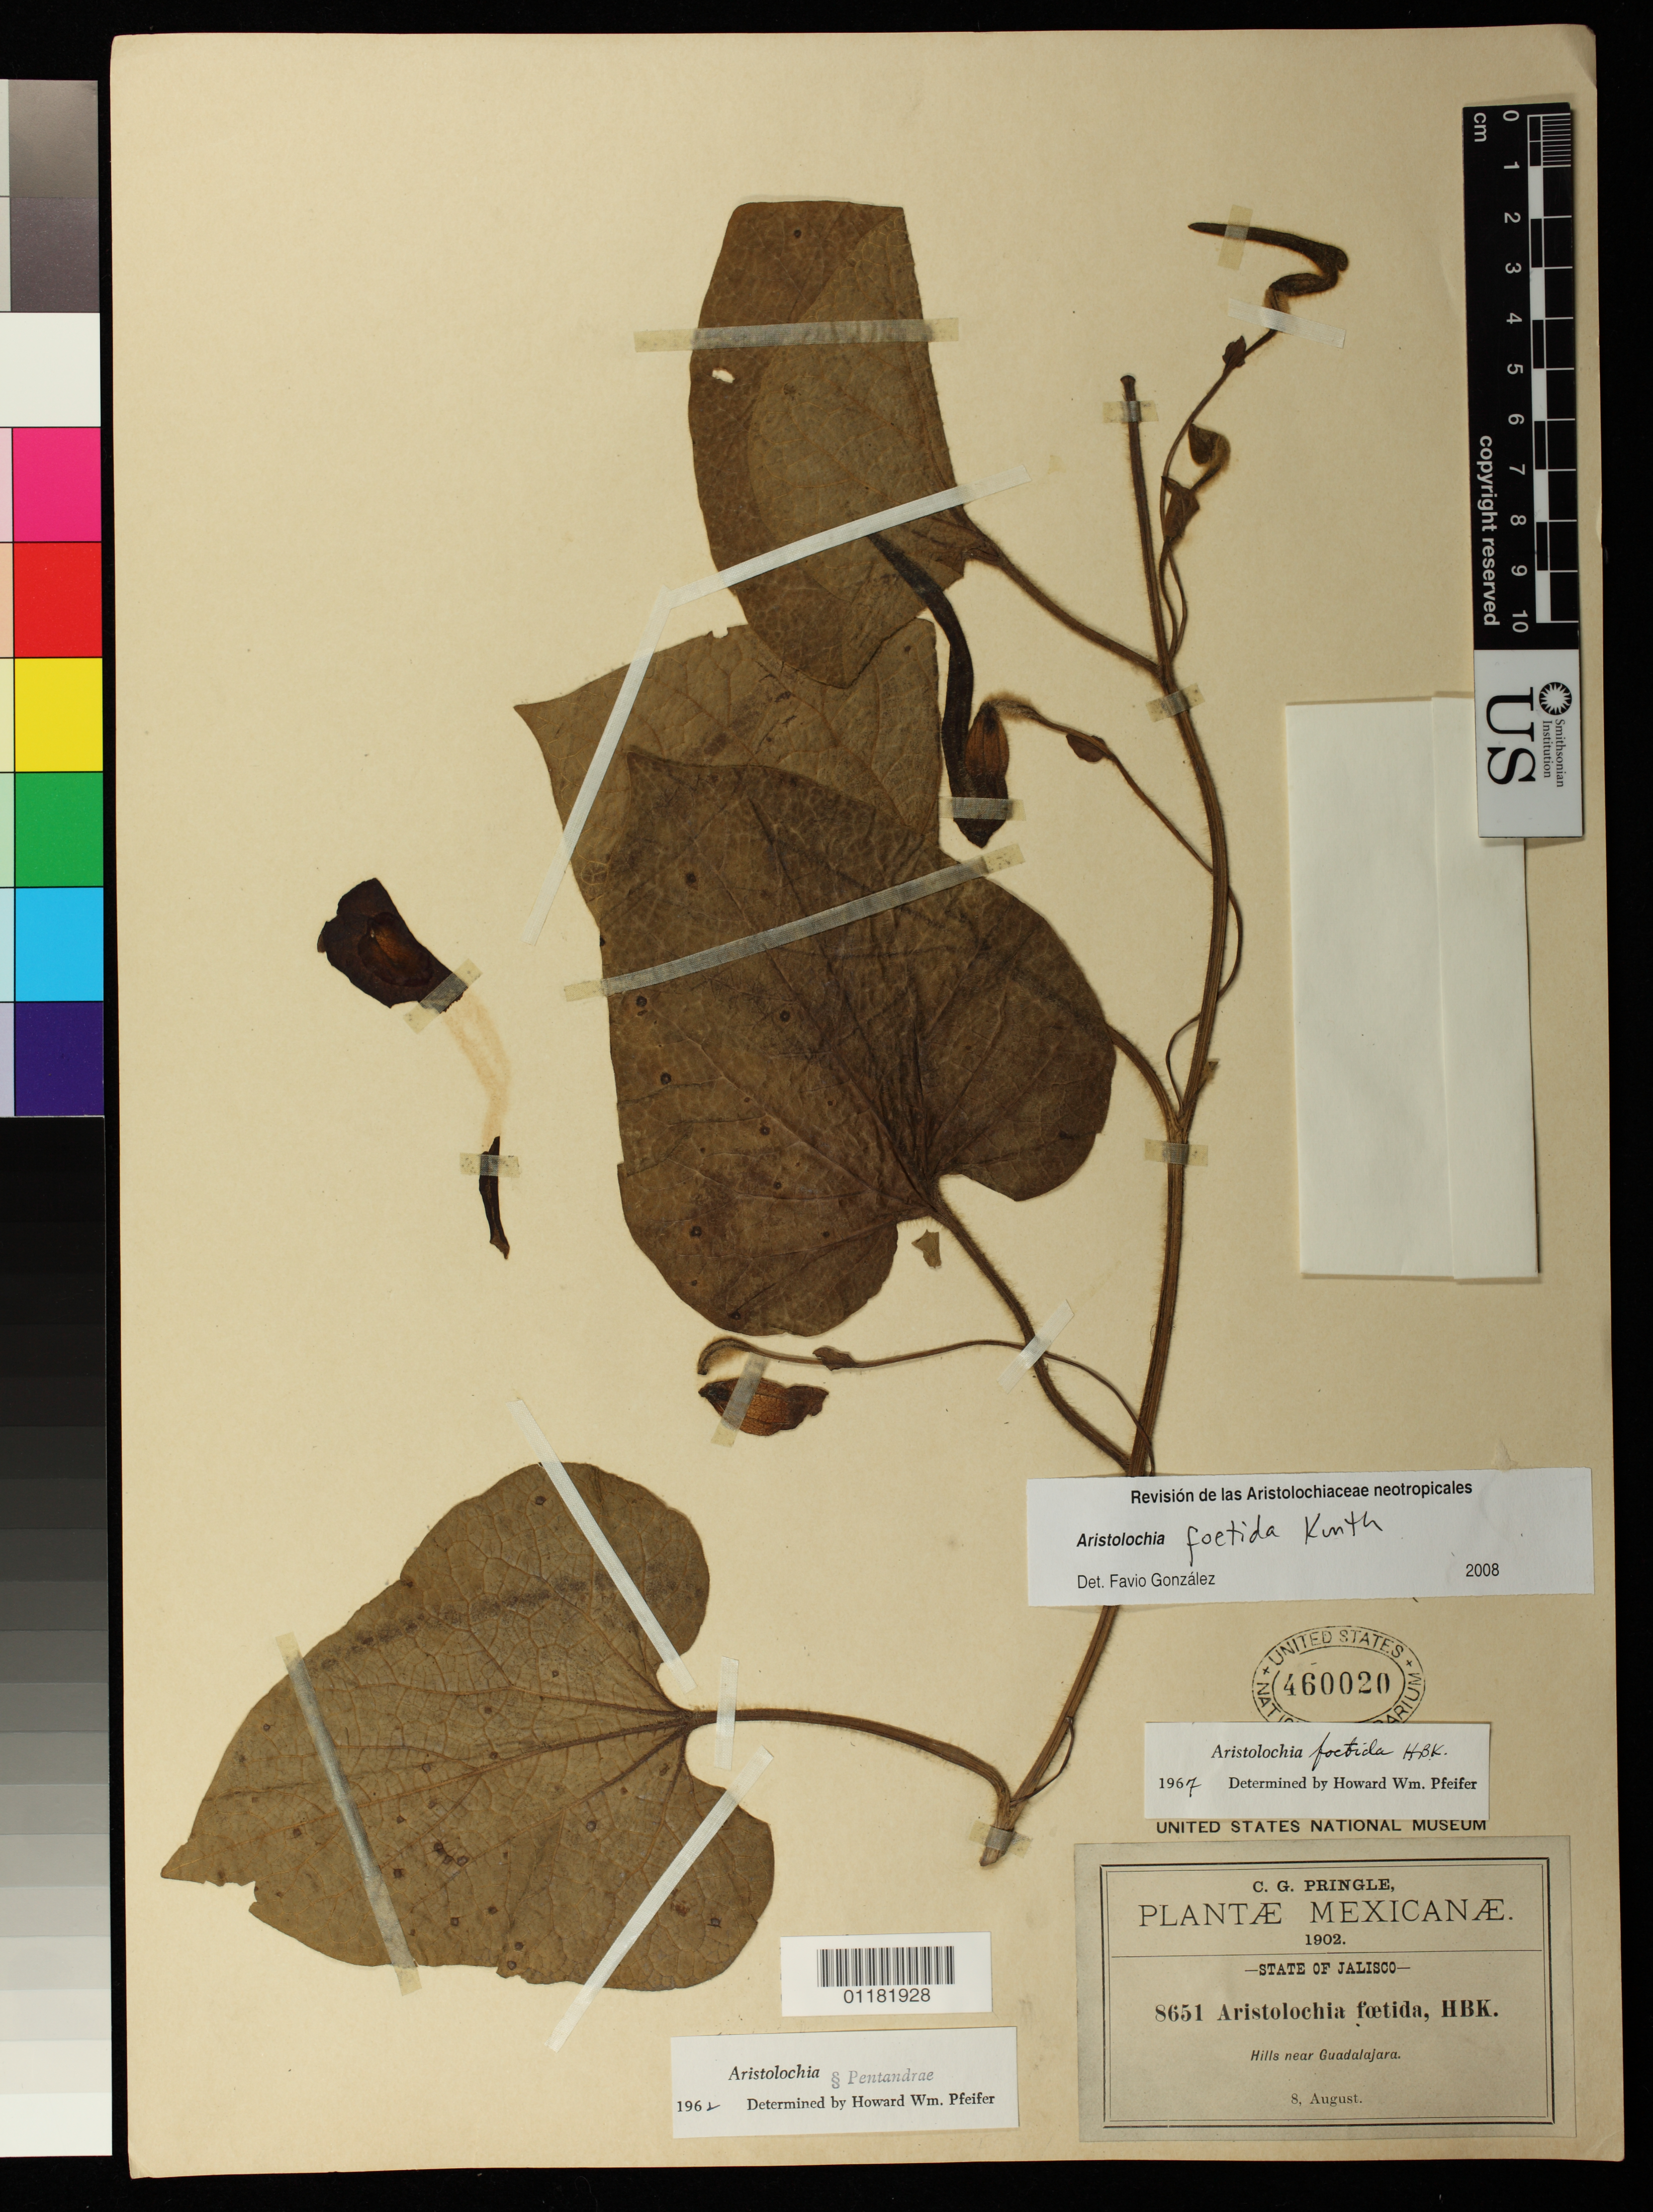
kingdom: Plantae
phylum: Tracheophyta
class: Magnoliopsida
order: Piperales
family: Aristolochiaceae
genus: Aristolochia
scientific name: Aristolochia foetida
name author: Kunth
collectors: C. G. Pringle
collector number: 8651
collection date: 1902-08-08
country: Mexico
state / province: Jalisco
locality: Hills near Guadalajara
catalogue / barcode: US 460020